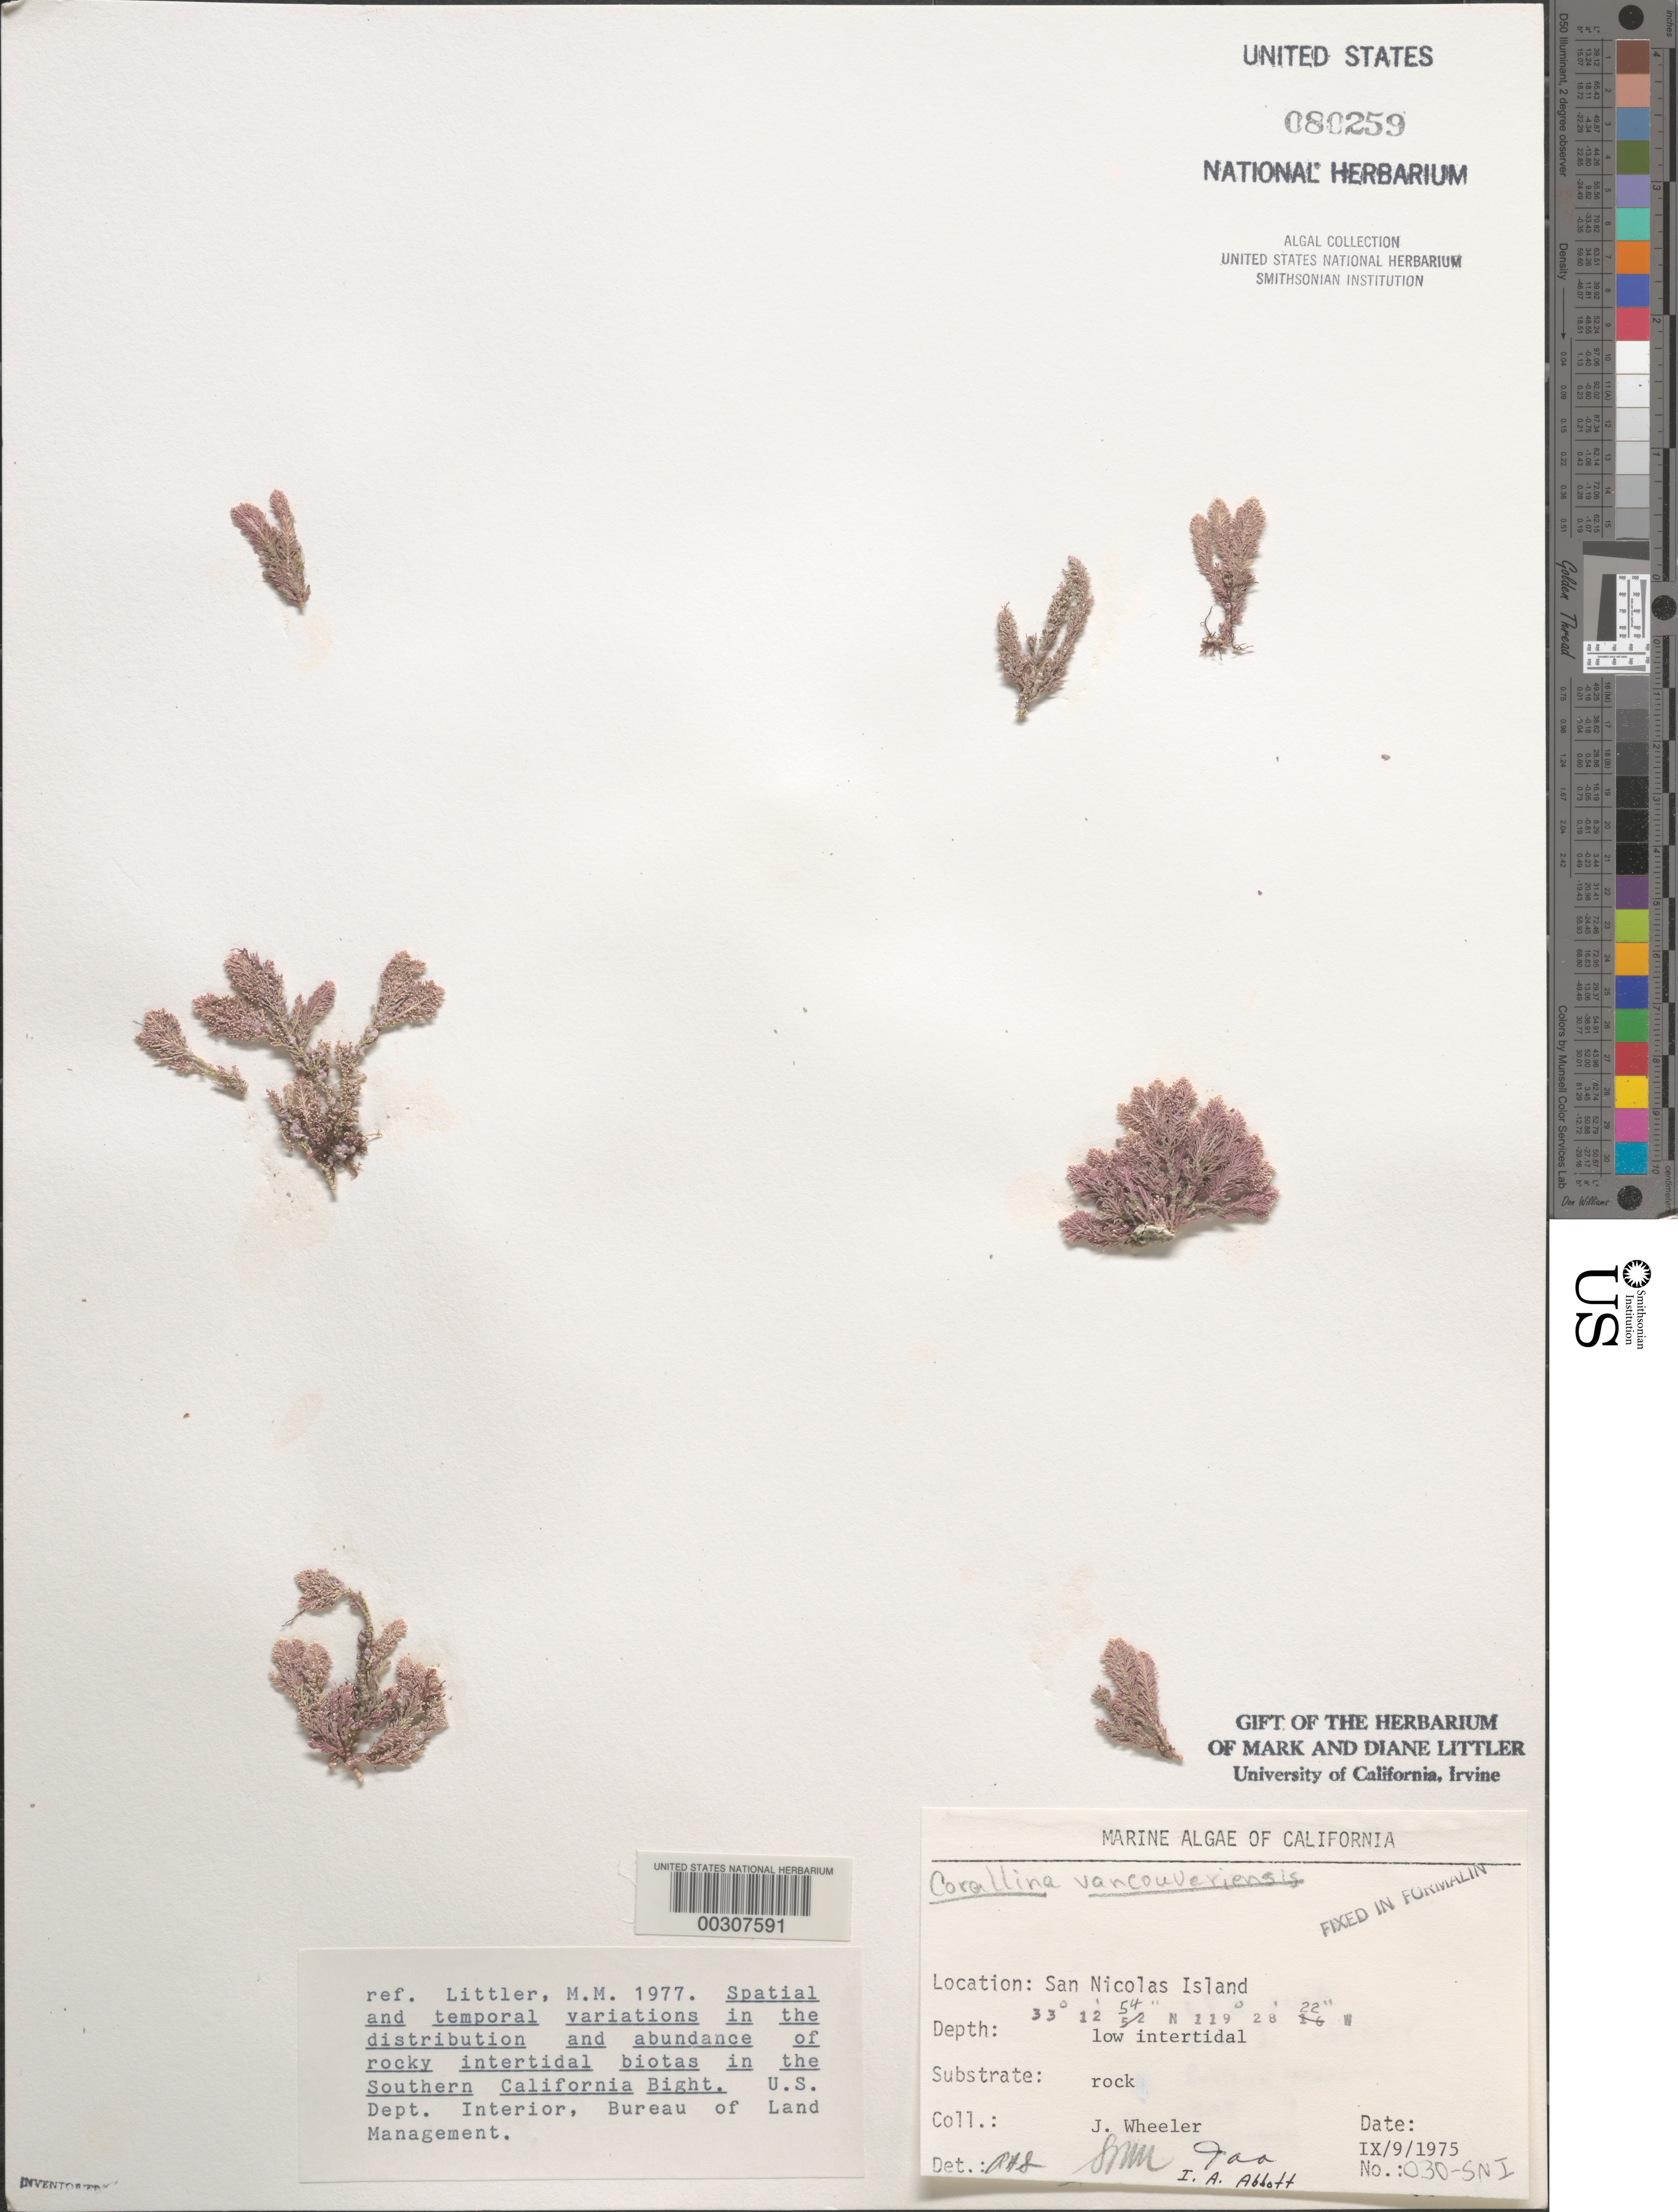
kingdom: Plantae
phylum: Rhodophyta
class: Florideophyceae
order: Corallinales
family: Corallinaceae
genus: Corallina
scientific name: Corallina vancouveriensis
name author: Yendo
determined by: Abbott, I. A.; et al.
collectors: J. L. Wheeler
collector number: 030-SNI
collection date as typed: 09 Sep 1975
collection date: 1975-09-09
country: United States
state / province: California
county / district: Ventura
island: San Nicolas Island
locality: Dutch Harbor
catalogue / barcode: US 80259